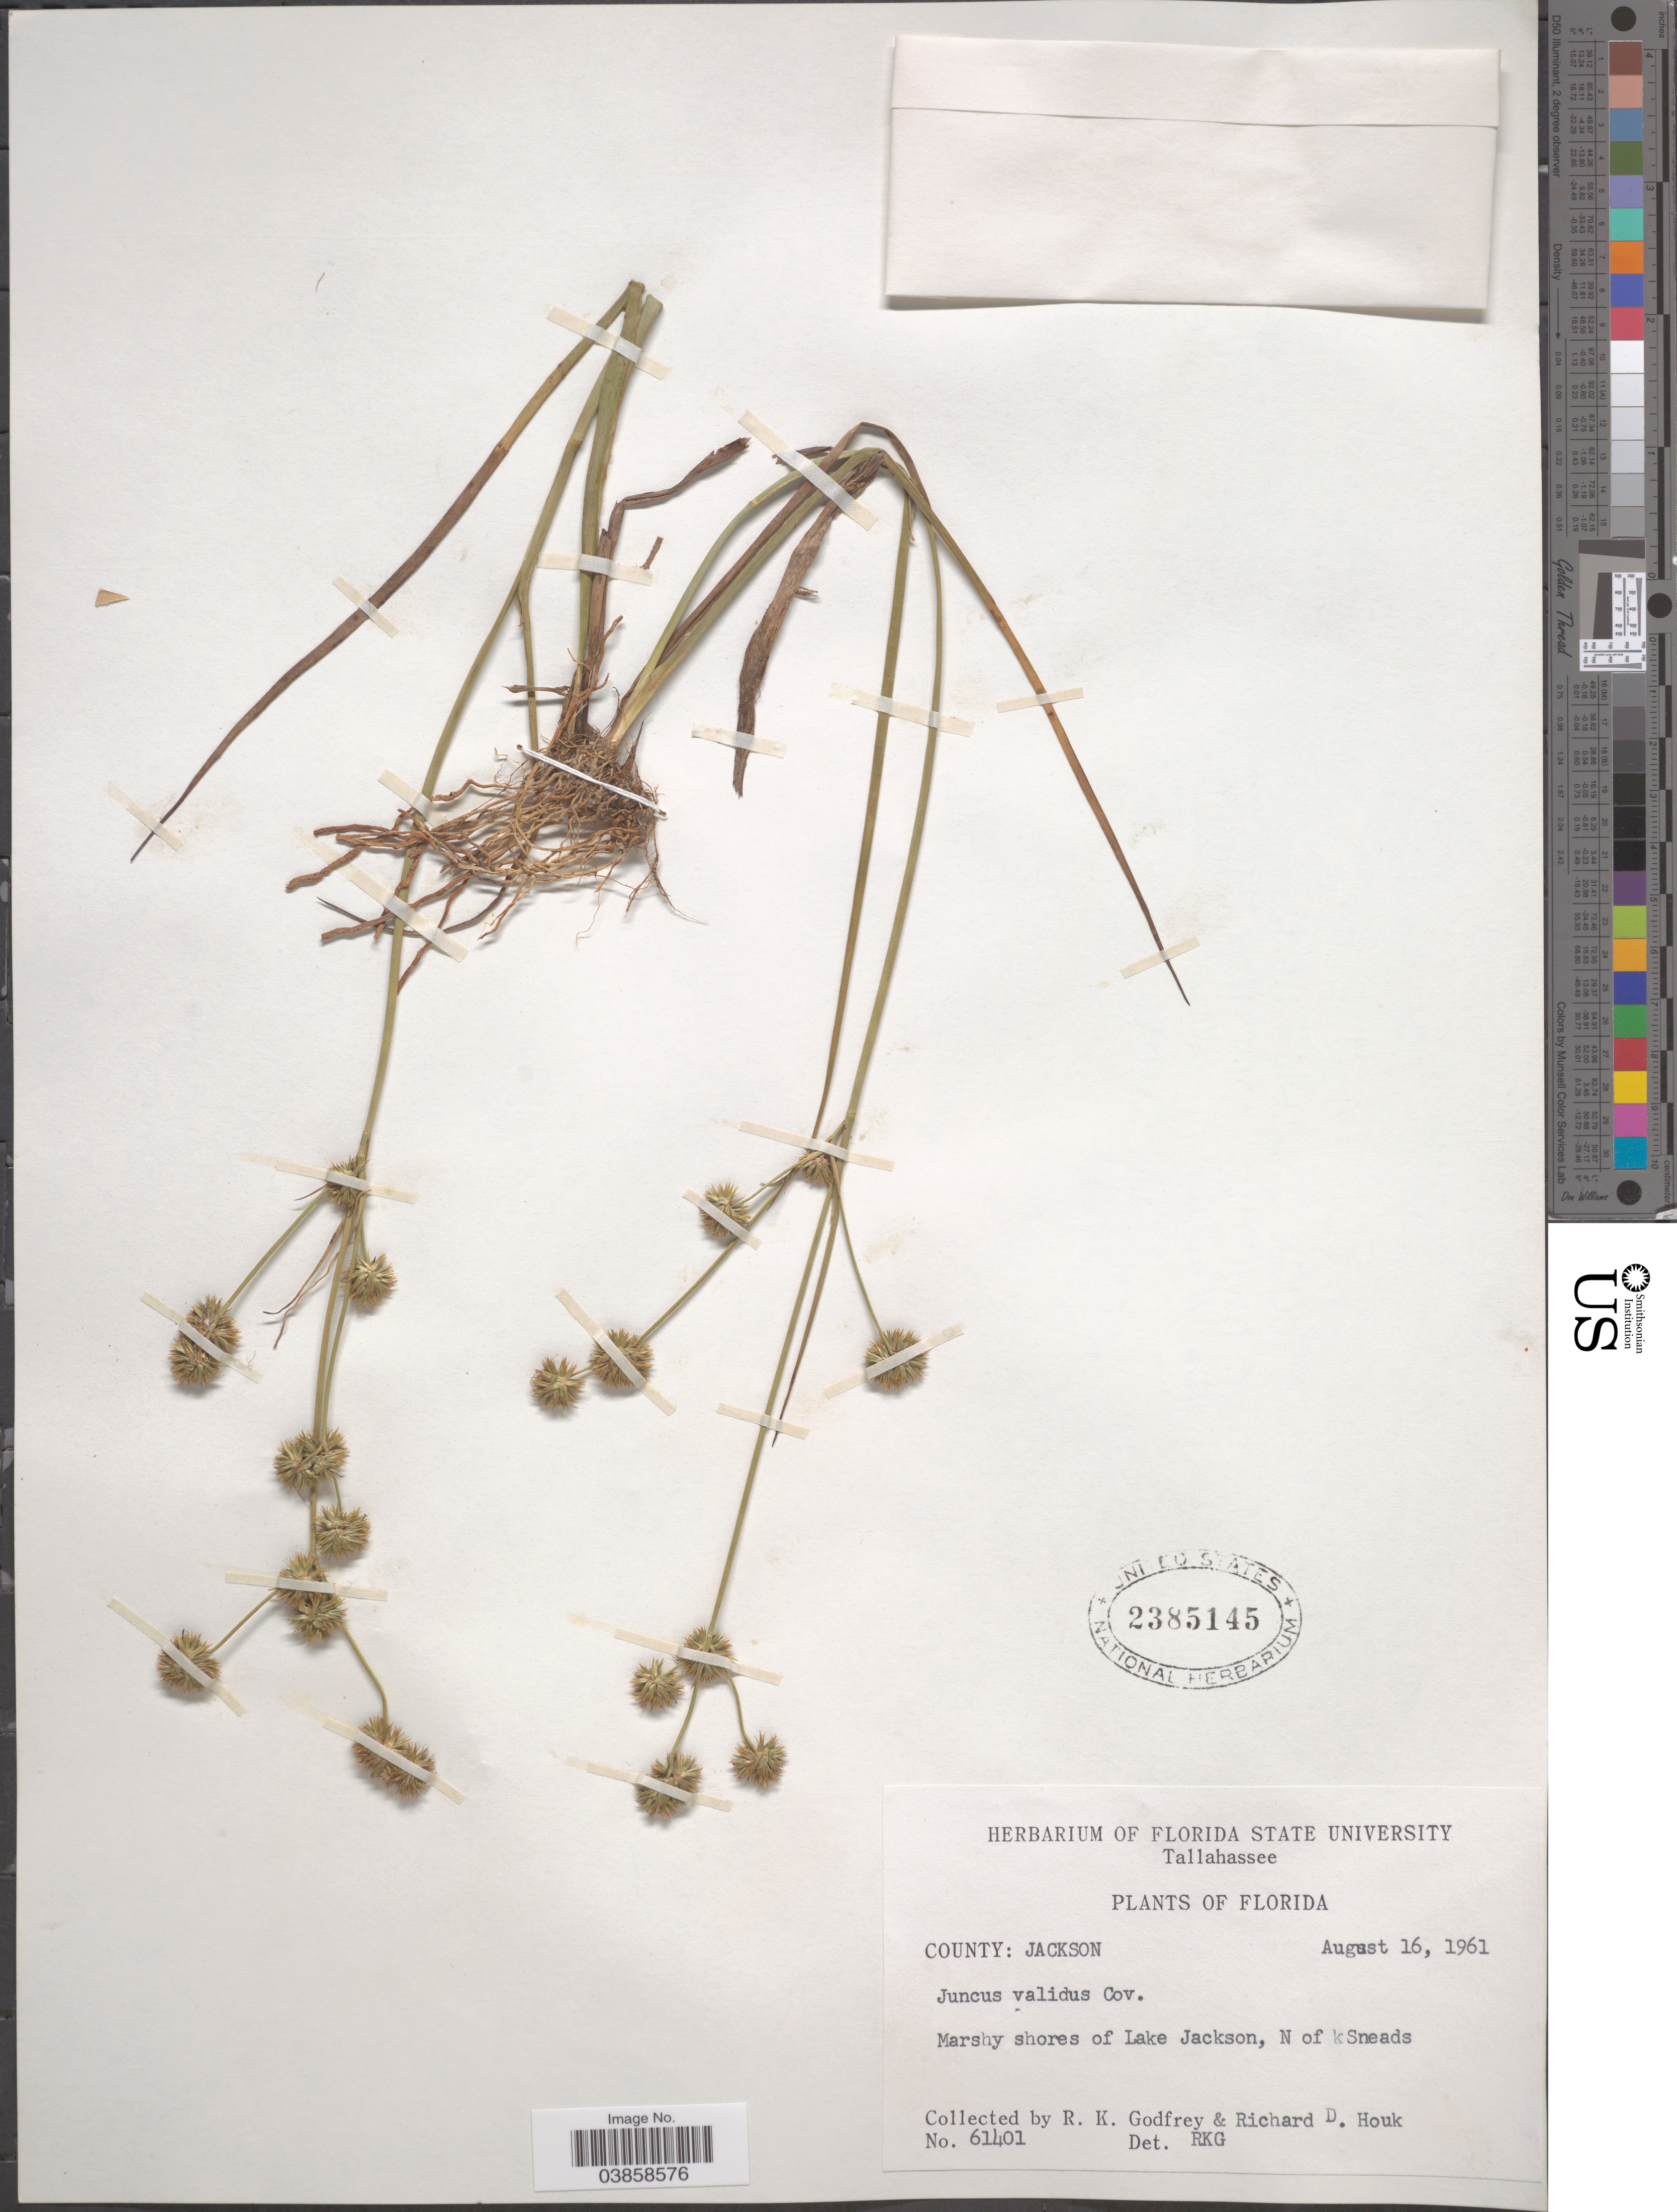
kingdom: Plantae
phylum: Tracheophyta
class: Liliopsida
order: Poales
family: Juncaceae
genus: Juncus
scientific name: Juncus validus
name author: Coville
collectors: R. K. Godfrey & R. Houk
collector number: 61401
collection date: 1961-08-16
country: United States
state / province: Florida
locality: County: Jackson. Marshy shores of Lake Jackson, N of Sneads.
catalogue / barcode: US 2385145